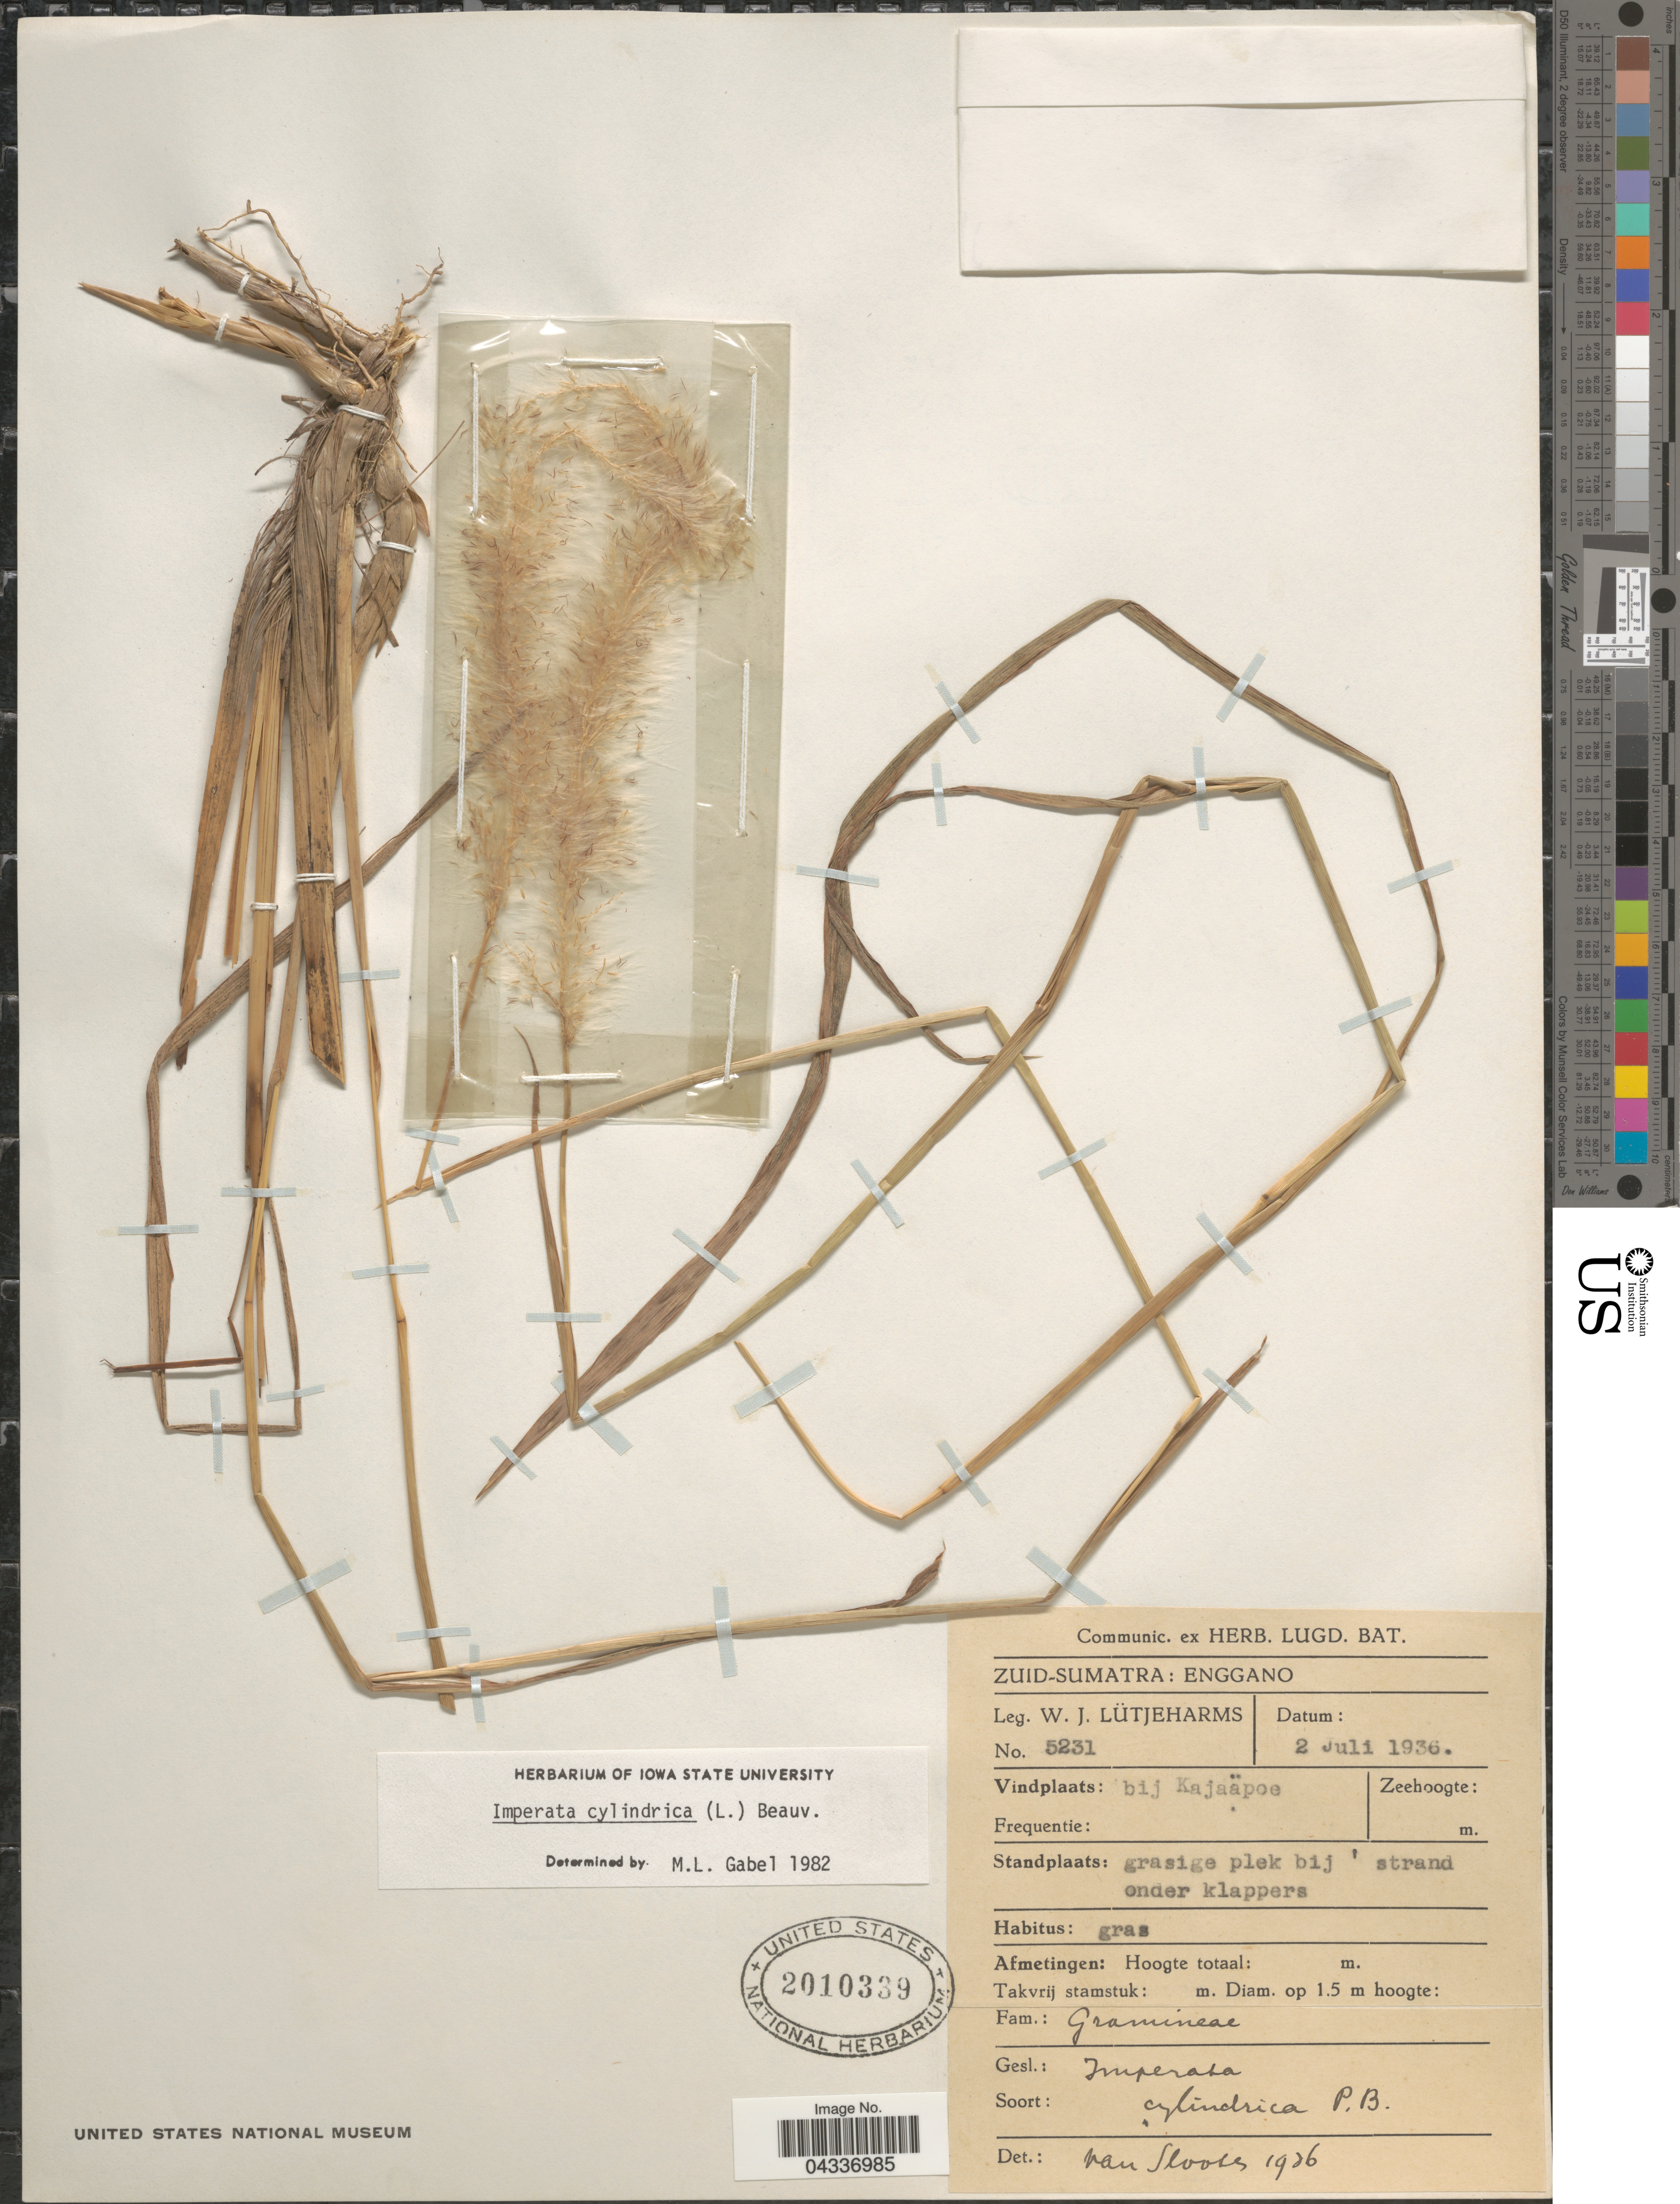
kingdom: Plantae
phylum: Tracheophyta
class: Liliopsida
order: Poales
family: Poaceae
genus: Imperata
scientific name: Imperata cylindrica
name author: (L.) P. Beauv.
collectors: W. Lutjeharms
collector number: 5231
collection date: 1936-07-02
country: Indonesia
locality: Bij Kajaäpoe.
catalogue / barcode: US 2010339